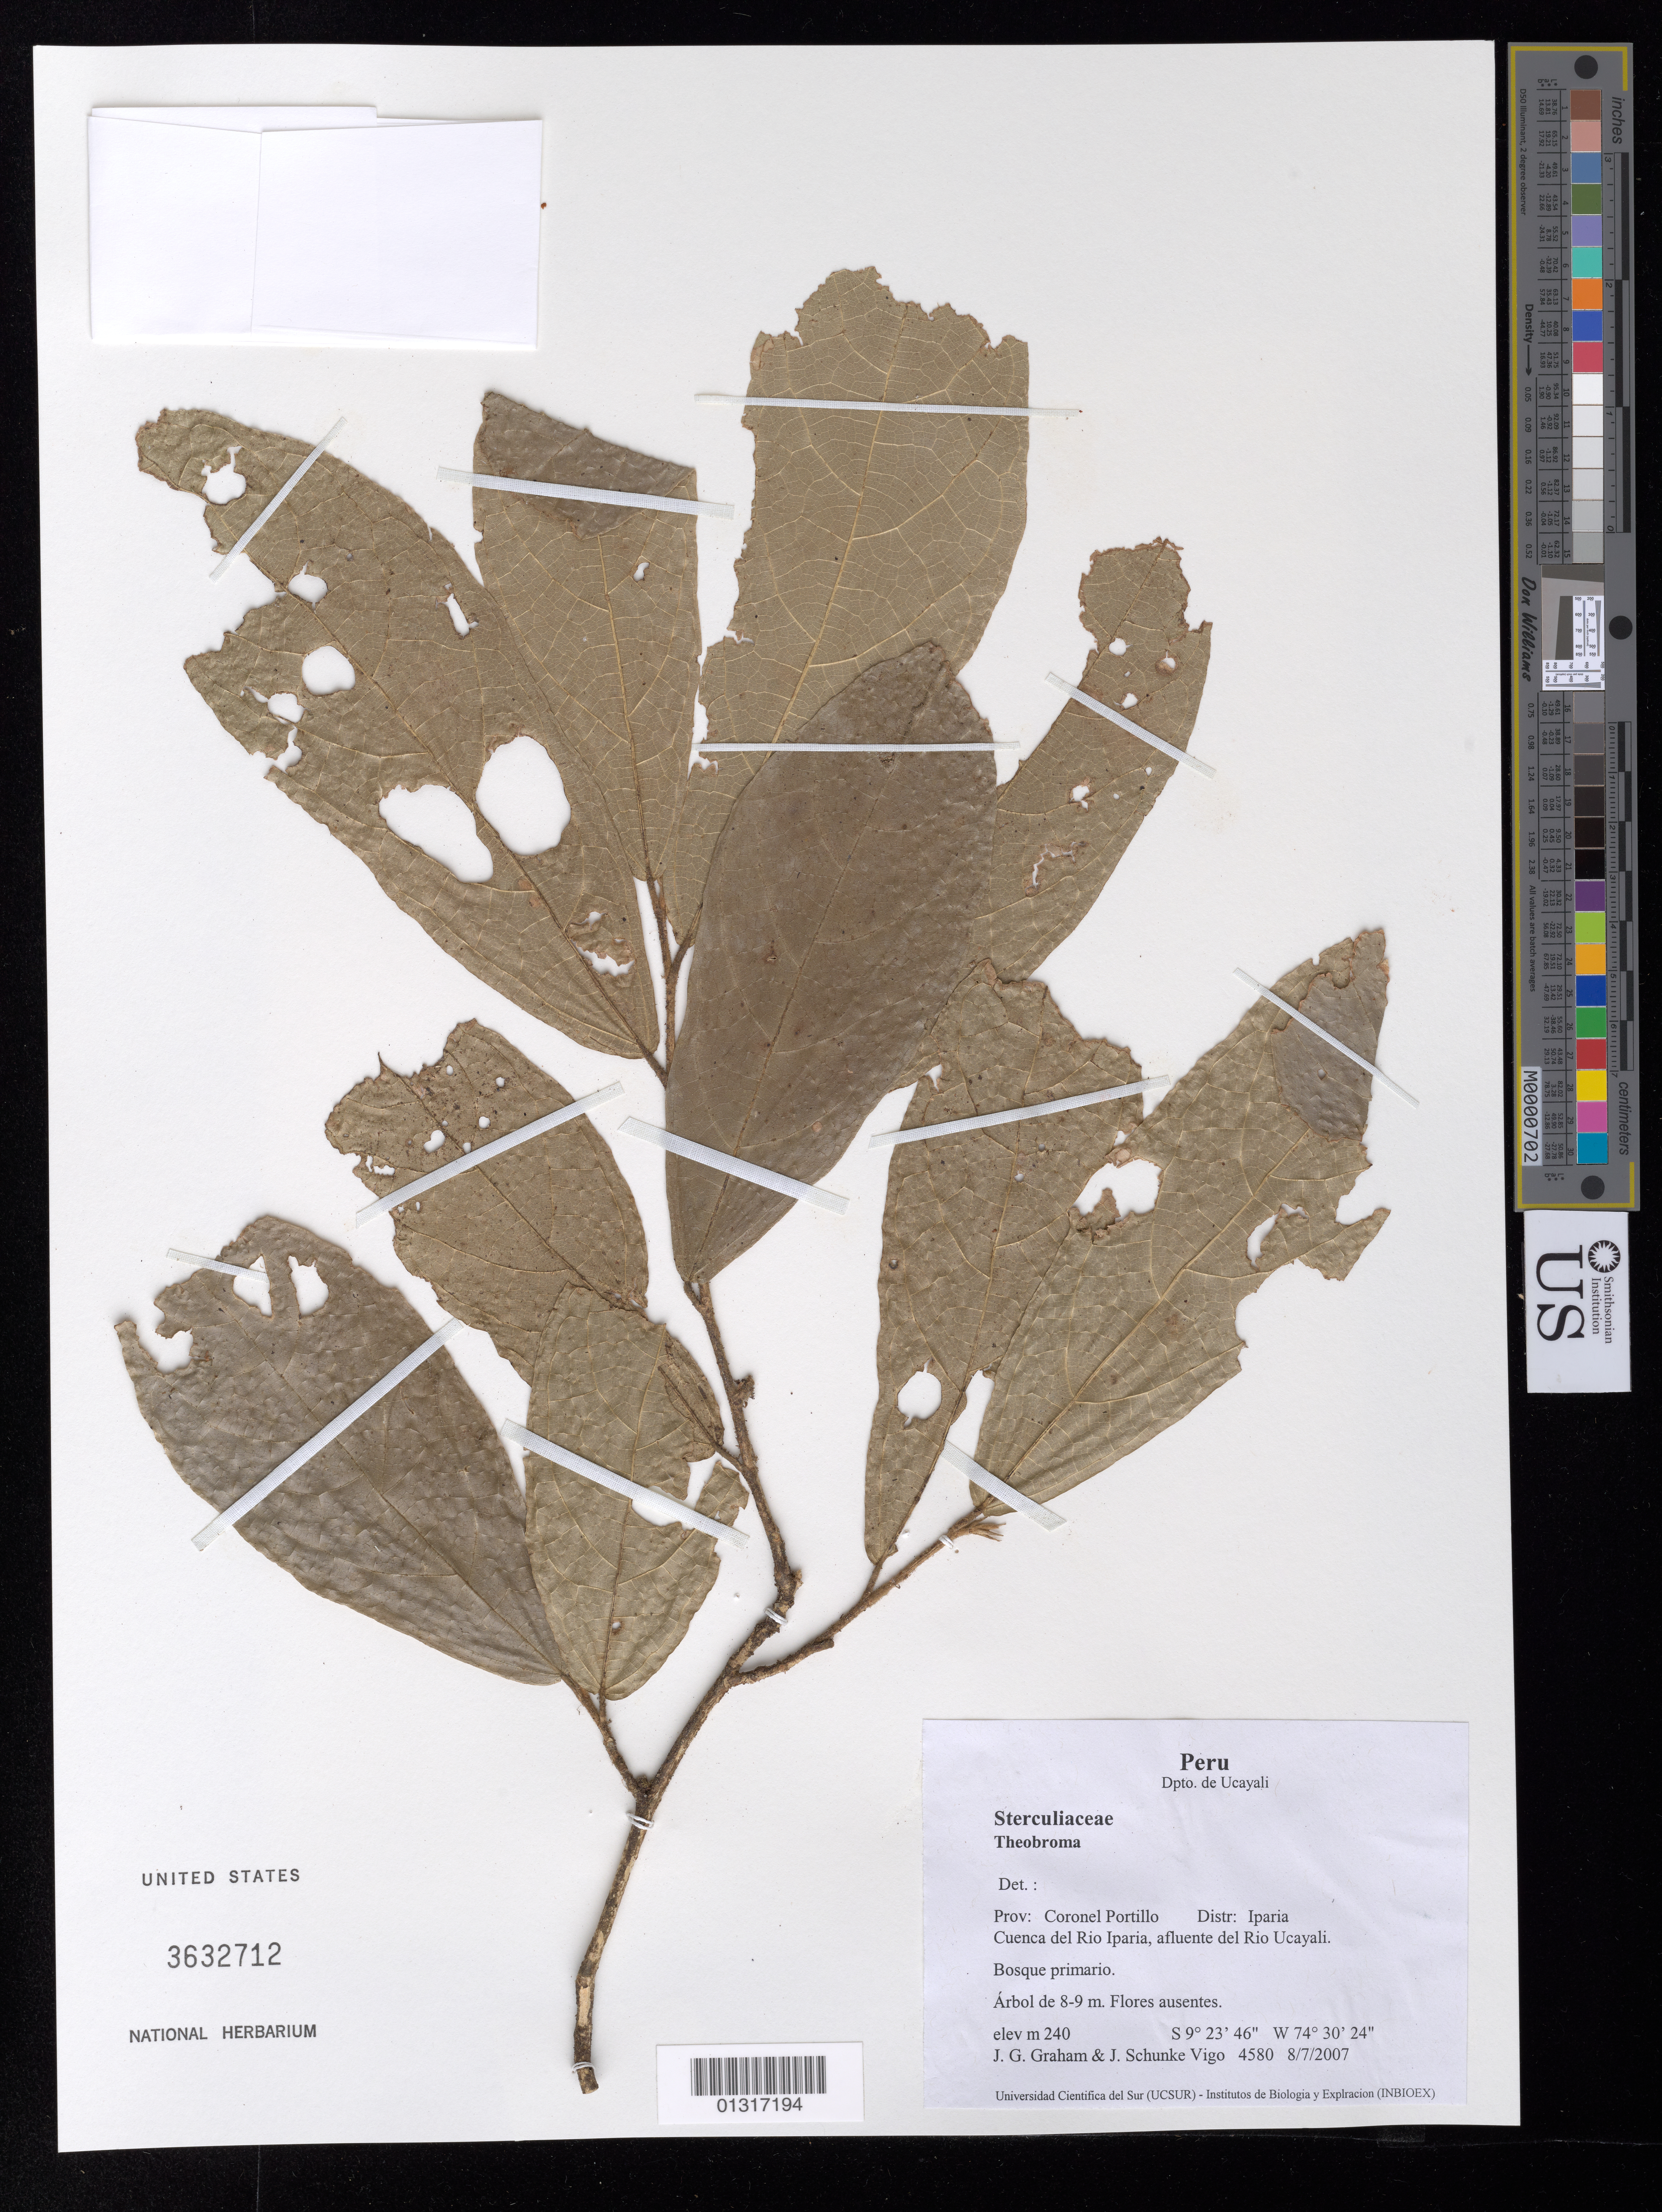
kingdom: Plantae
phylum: Tracheophyta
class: Magnoliopsida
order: Malvales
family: Malvaceae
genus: Theobroma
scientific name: Theobroma sp.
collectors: J. G. Graham & J. Schunke Vigo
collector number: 4580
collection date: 2007-08-07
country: Peru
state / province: Ucayali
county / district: Coronel Portillo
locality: Cuenca del Rio Iparia, afluente del Rio Ucayali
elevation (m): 240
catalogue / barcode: US 3632712